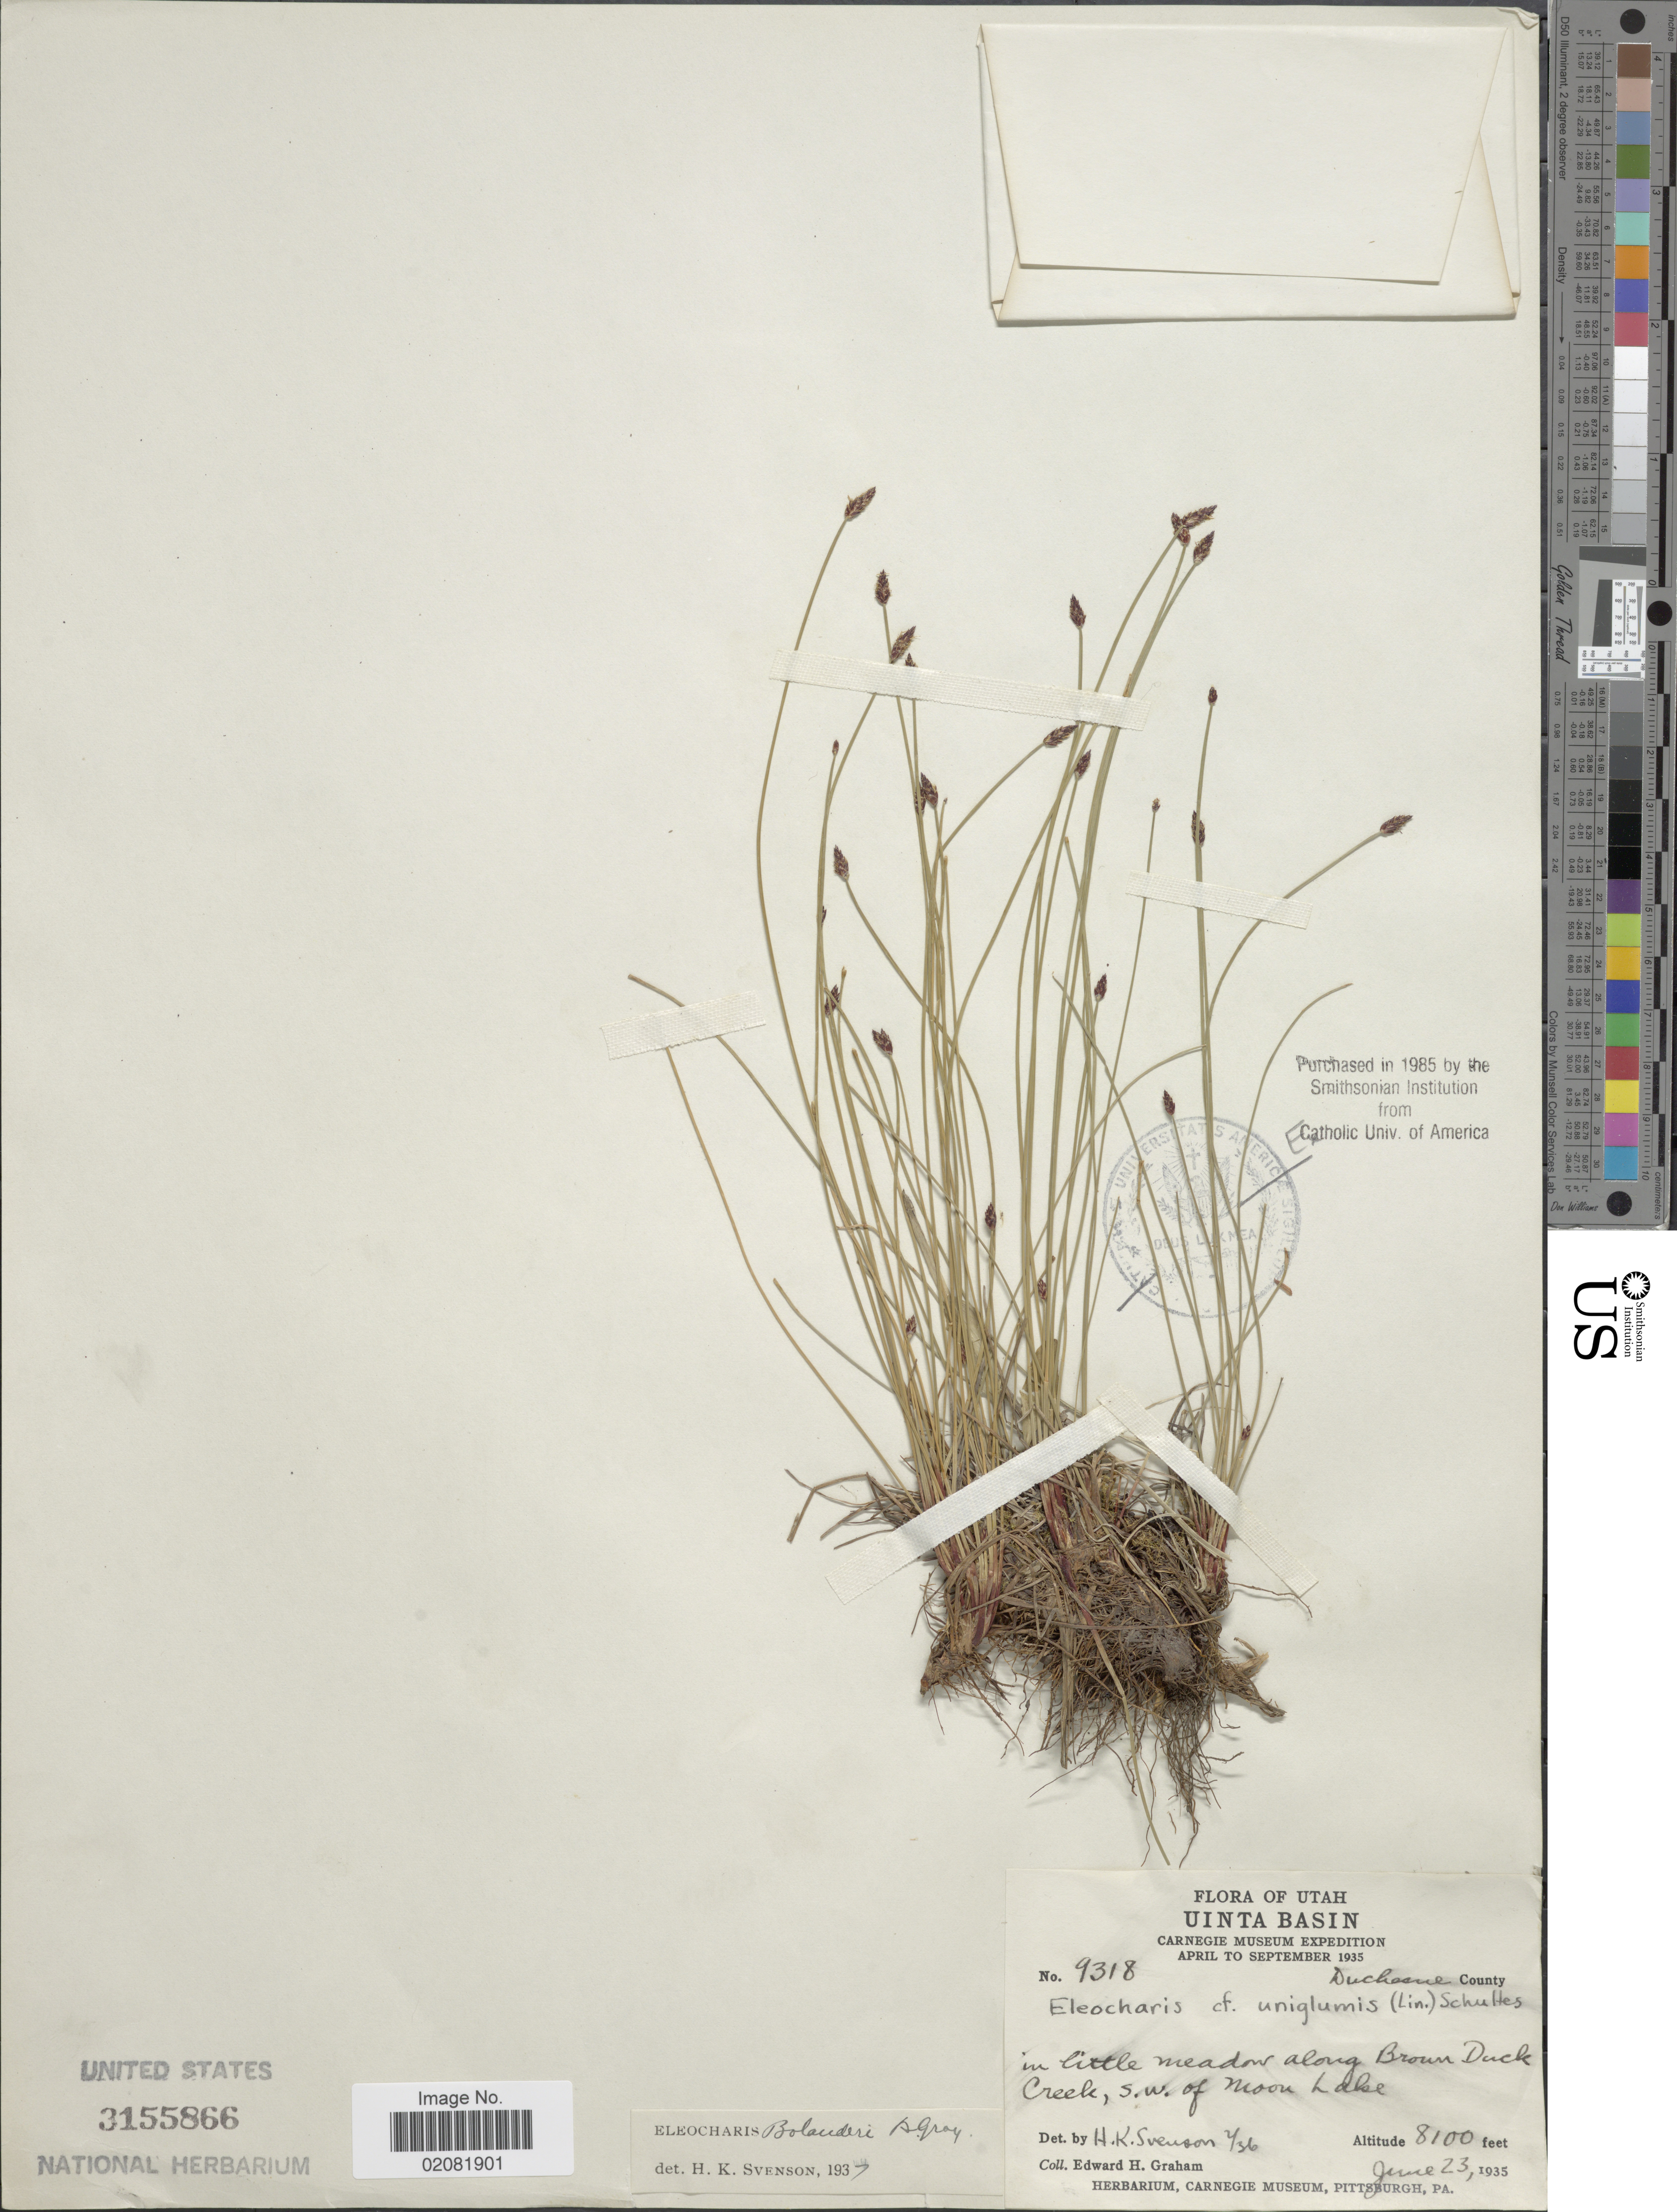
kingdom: Plantae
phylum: Tracheophyta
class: Liliopsida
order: Poales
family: Cyperaceae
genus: Eleocharis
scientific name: Eleocharis bolanderi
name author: A. Gray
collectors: E. H. Graham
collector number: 9318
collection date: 1935-06-23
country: United States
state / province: Utah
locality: Uinta Basin, In Little meadow along Brown Duck Creek, s.w. of Moon Lake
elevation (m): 2469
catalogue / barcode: US 3155866